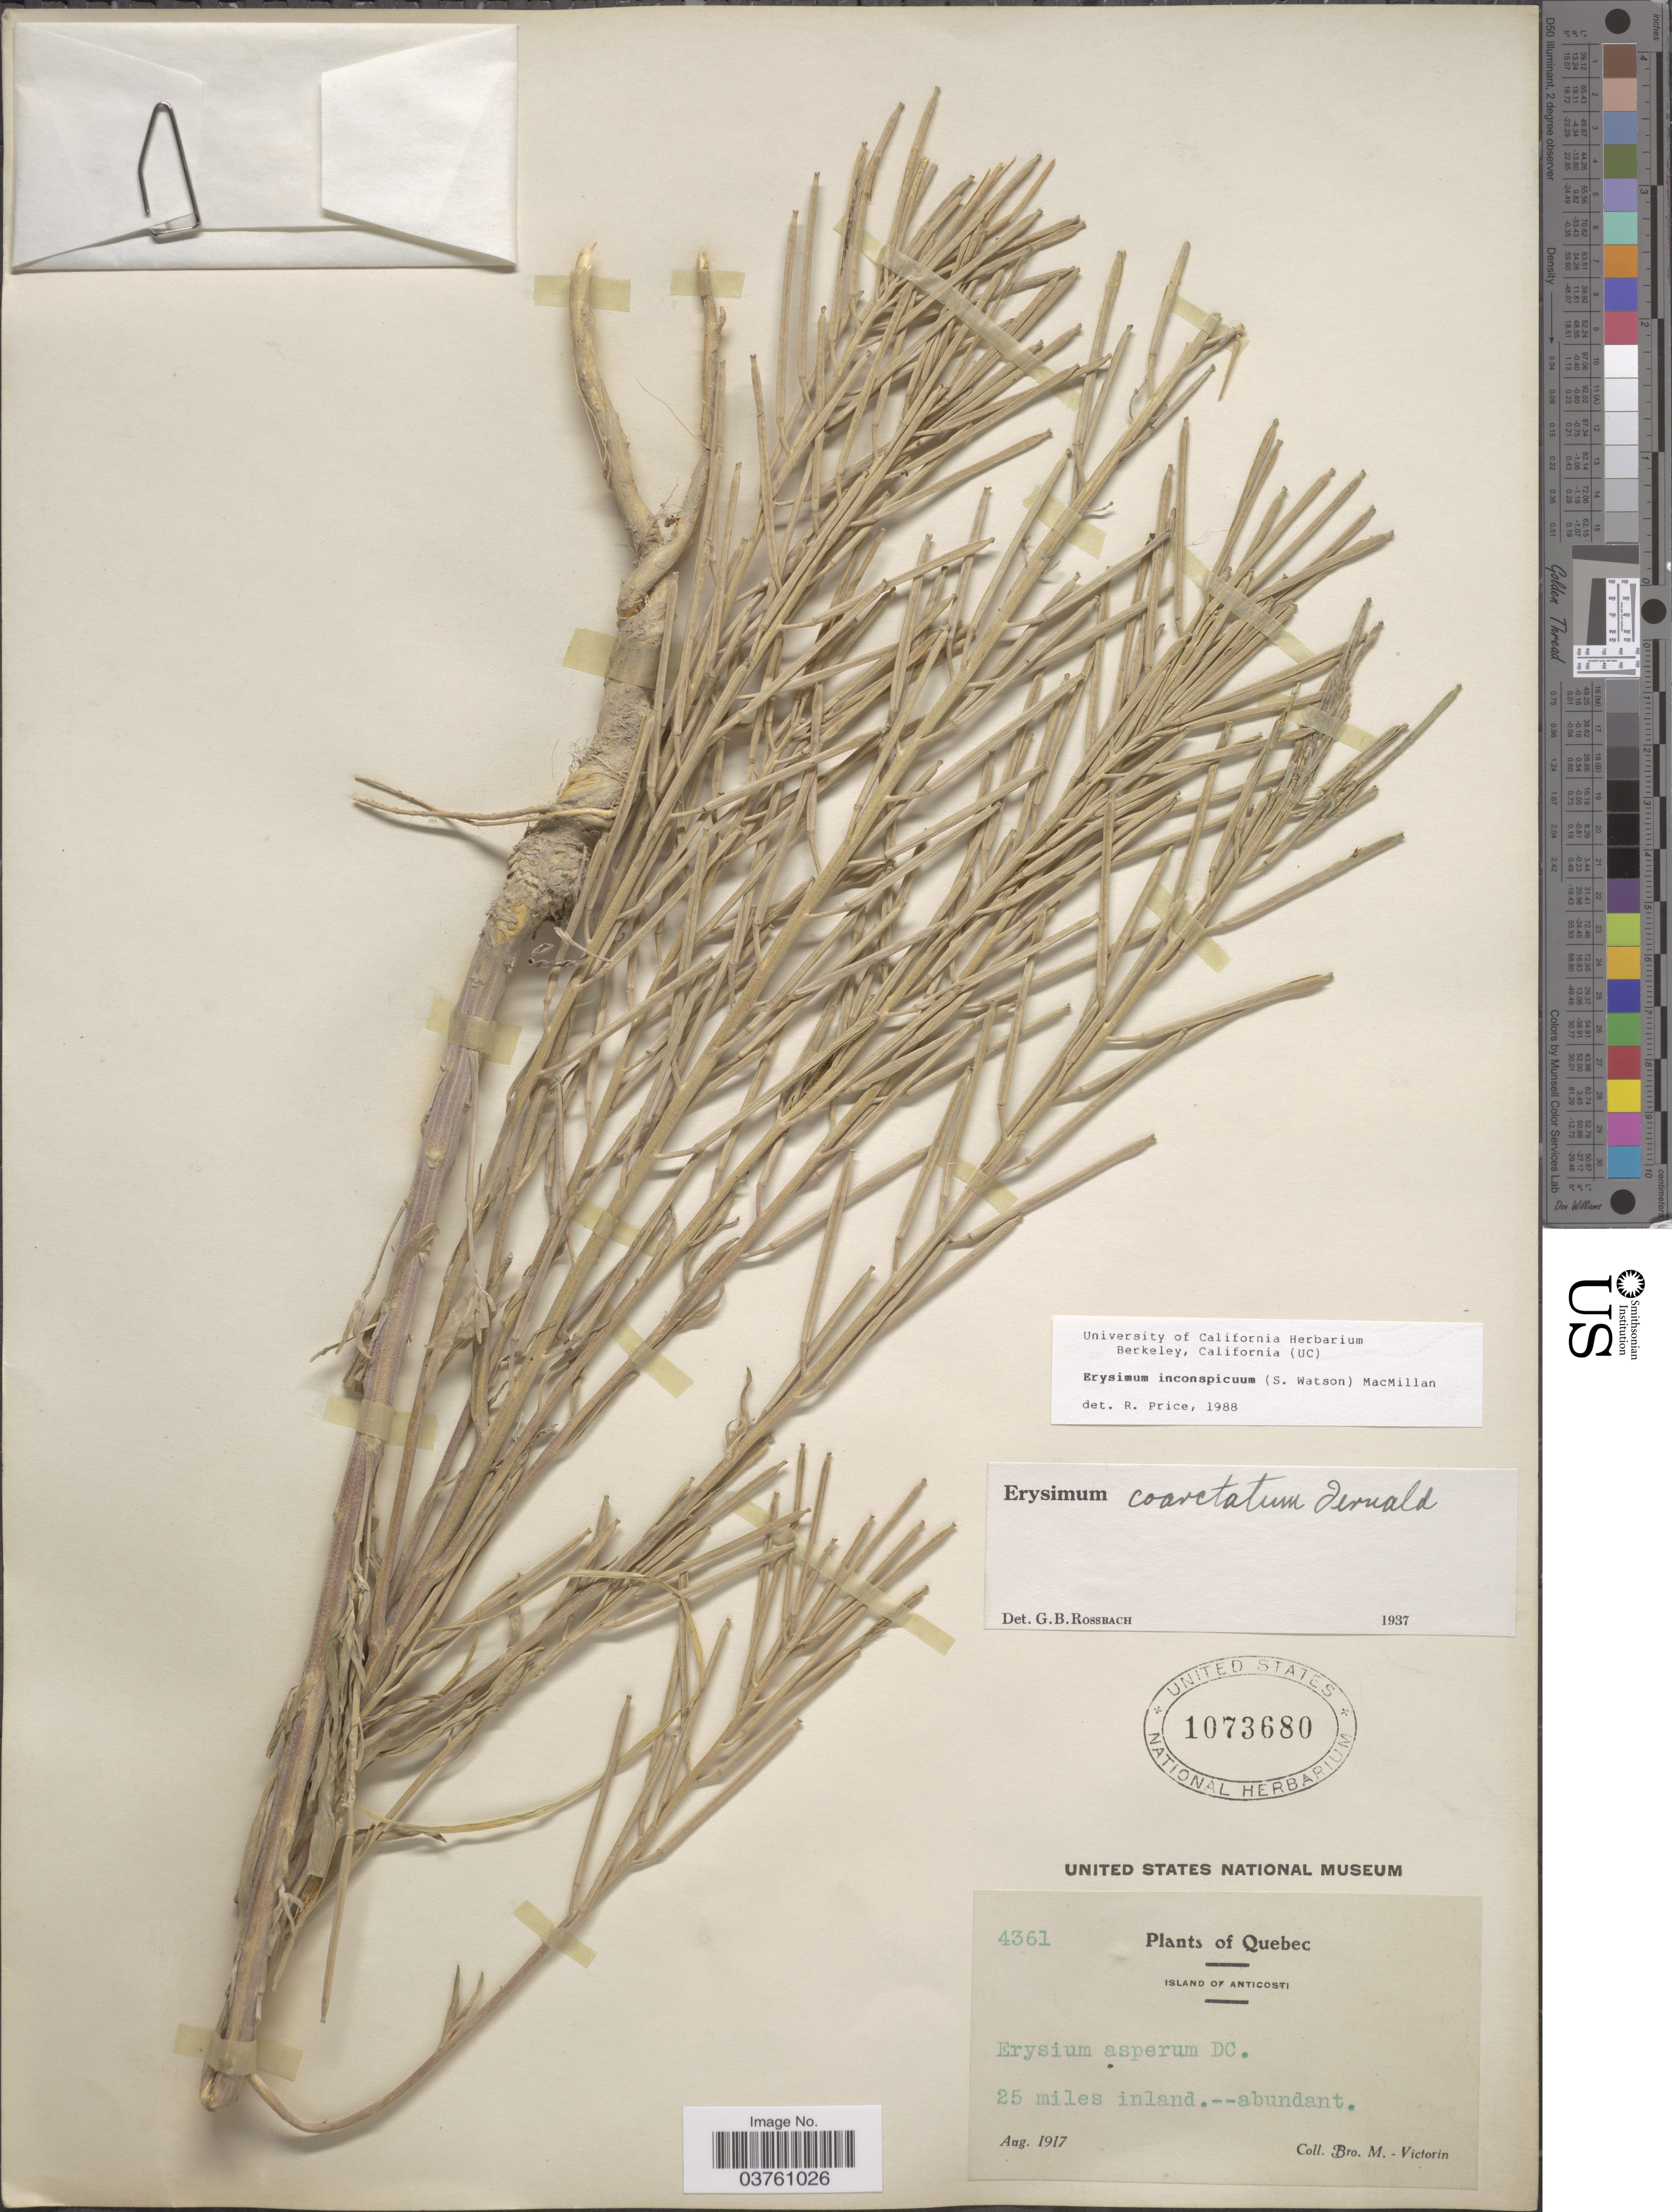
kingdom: Plantae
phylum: Tracheophyta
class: Magnoliopsida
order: Brassicales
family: Brassicaceae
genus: Erysimum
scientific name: Erysimum inconspicuum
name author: (S. Watson) MacMill.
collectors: Bro. M. Victoria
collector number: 4361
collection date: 1917-08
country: Canada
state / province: Quebec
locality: Island of Anticosti. 25 miles inland.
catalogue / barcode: US 1073680